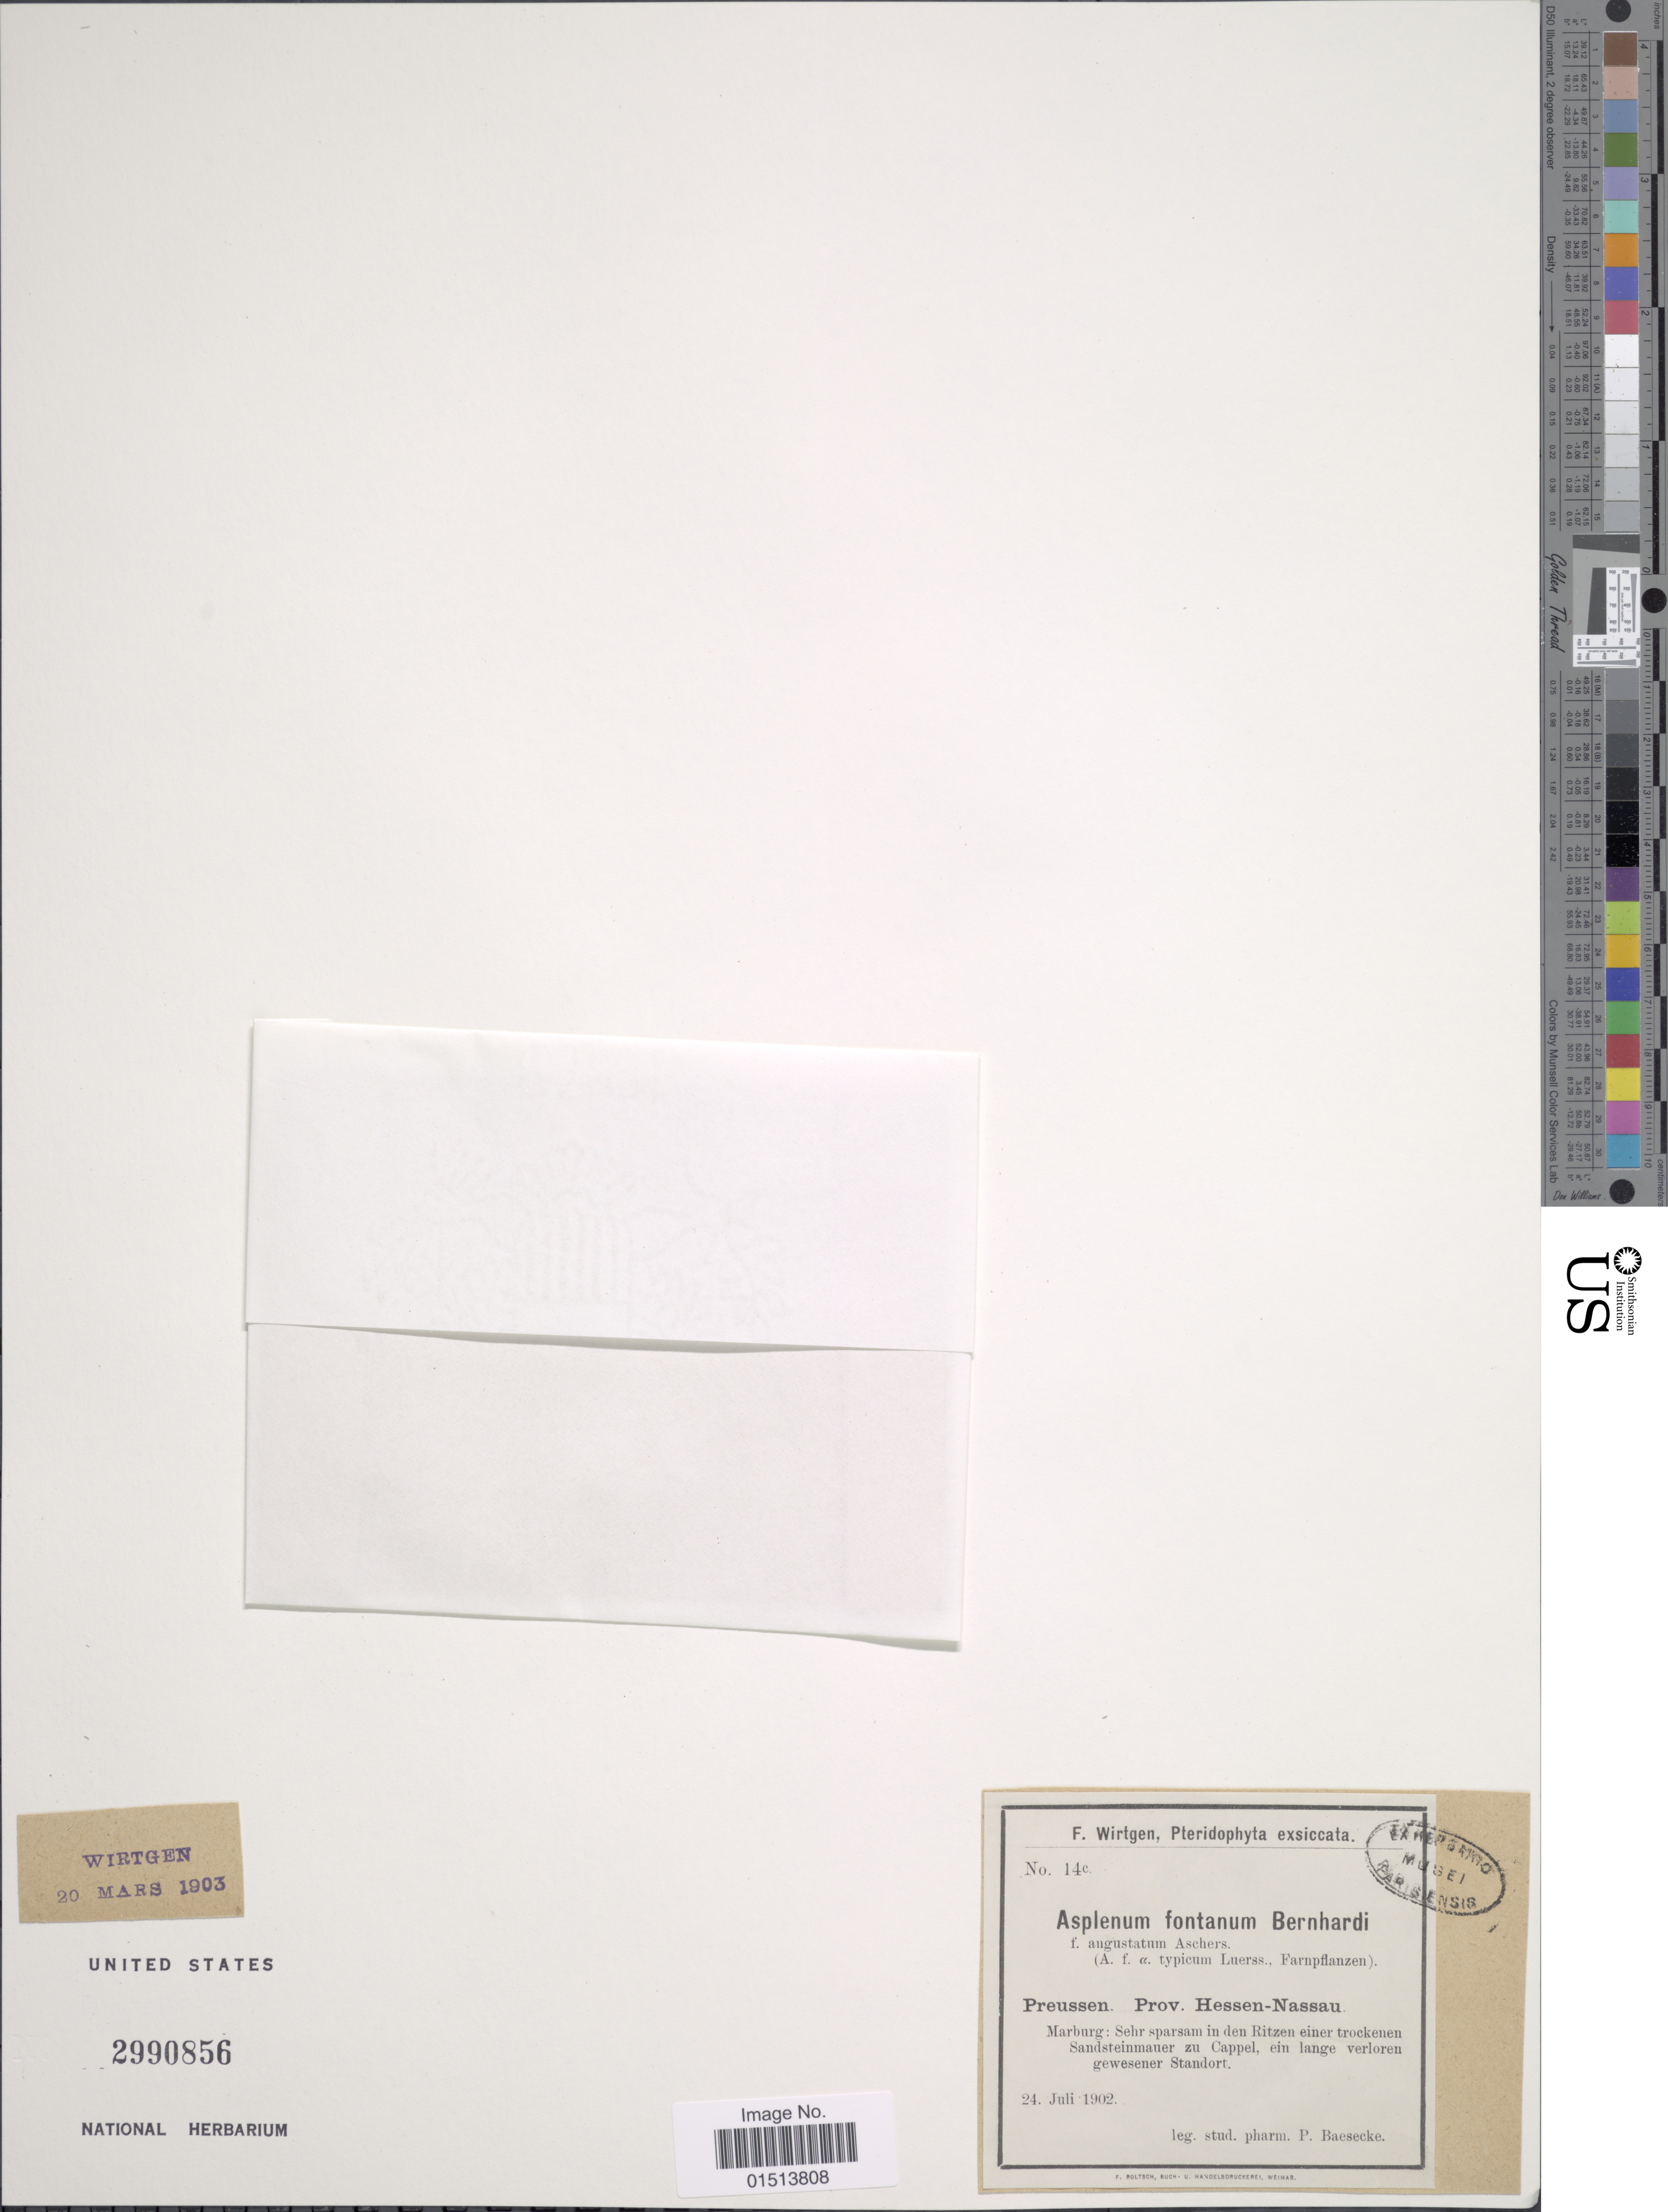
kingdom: Plantae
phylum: Tracheophyta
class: Polypodiopsida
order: Polypodiales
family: Aspleniaceae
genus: Asplenium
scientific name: Asplenium fontanum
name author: (L.) Bernh.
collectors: P. Baesecke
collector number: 14c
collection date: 1902-07-24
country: Germany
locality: Preussen, Prov. Hessen-Nassau, Marbrug:Sehr sparsam in den Ritzen einer trockenen Sandsteinmauer zu Cappel, ein lange verloren gewesener Standort.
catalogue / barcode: US 2990856